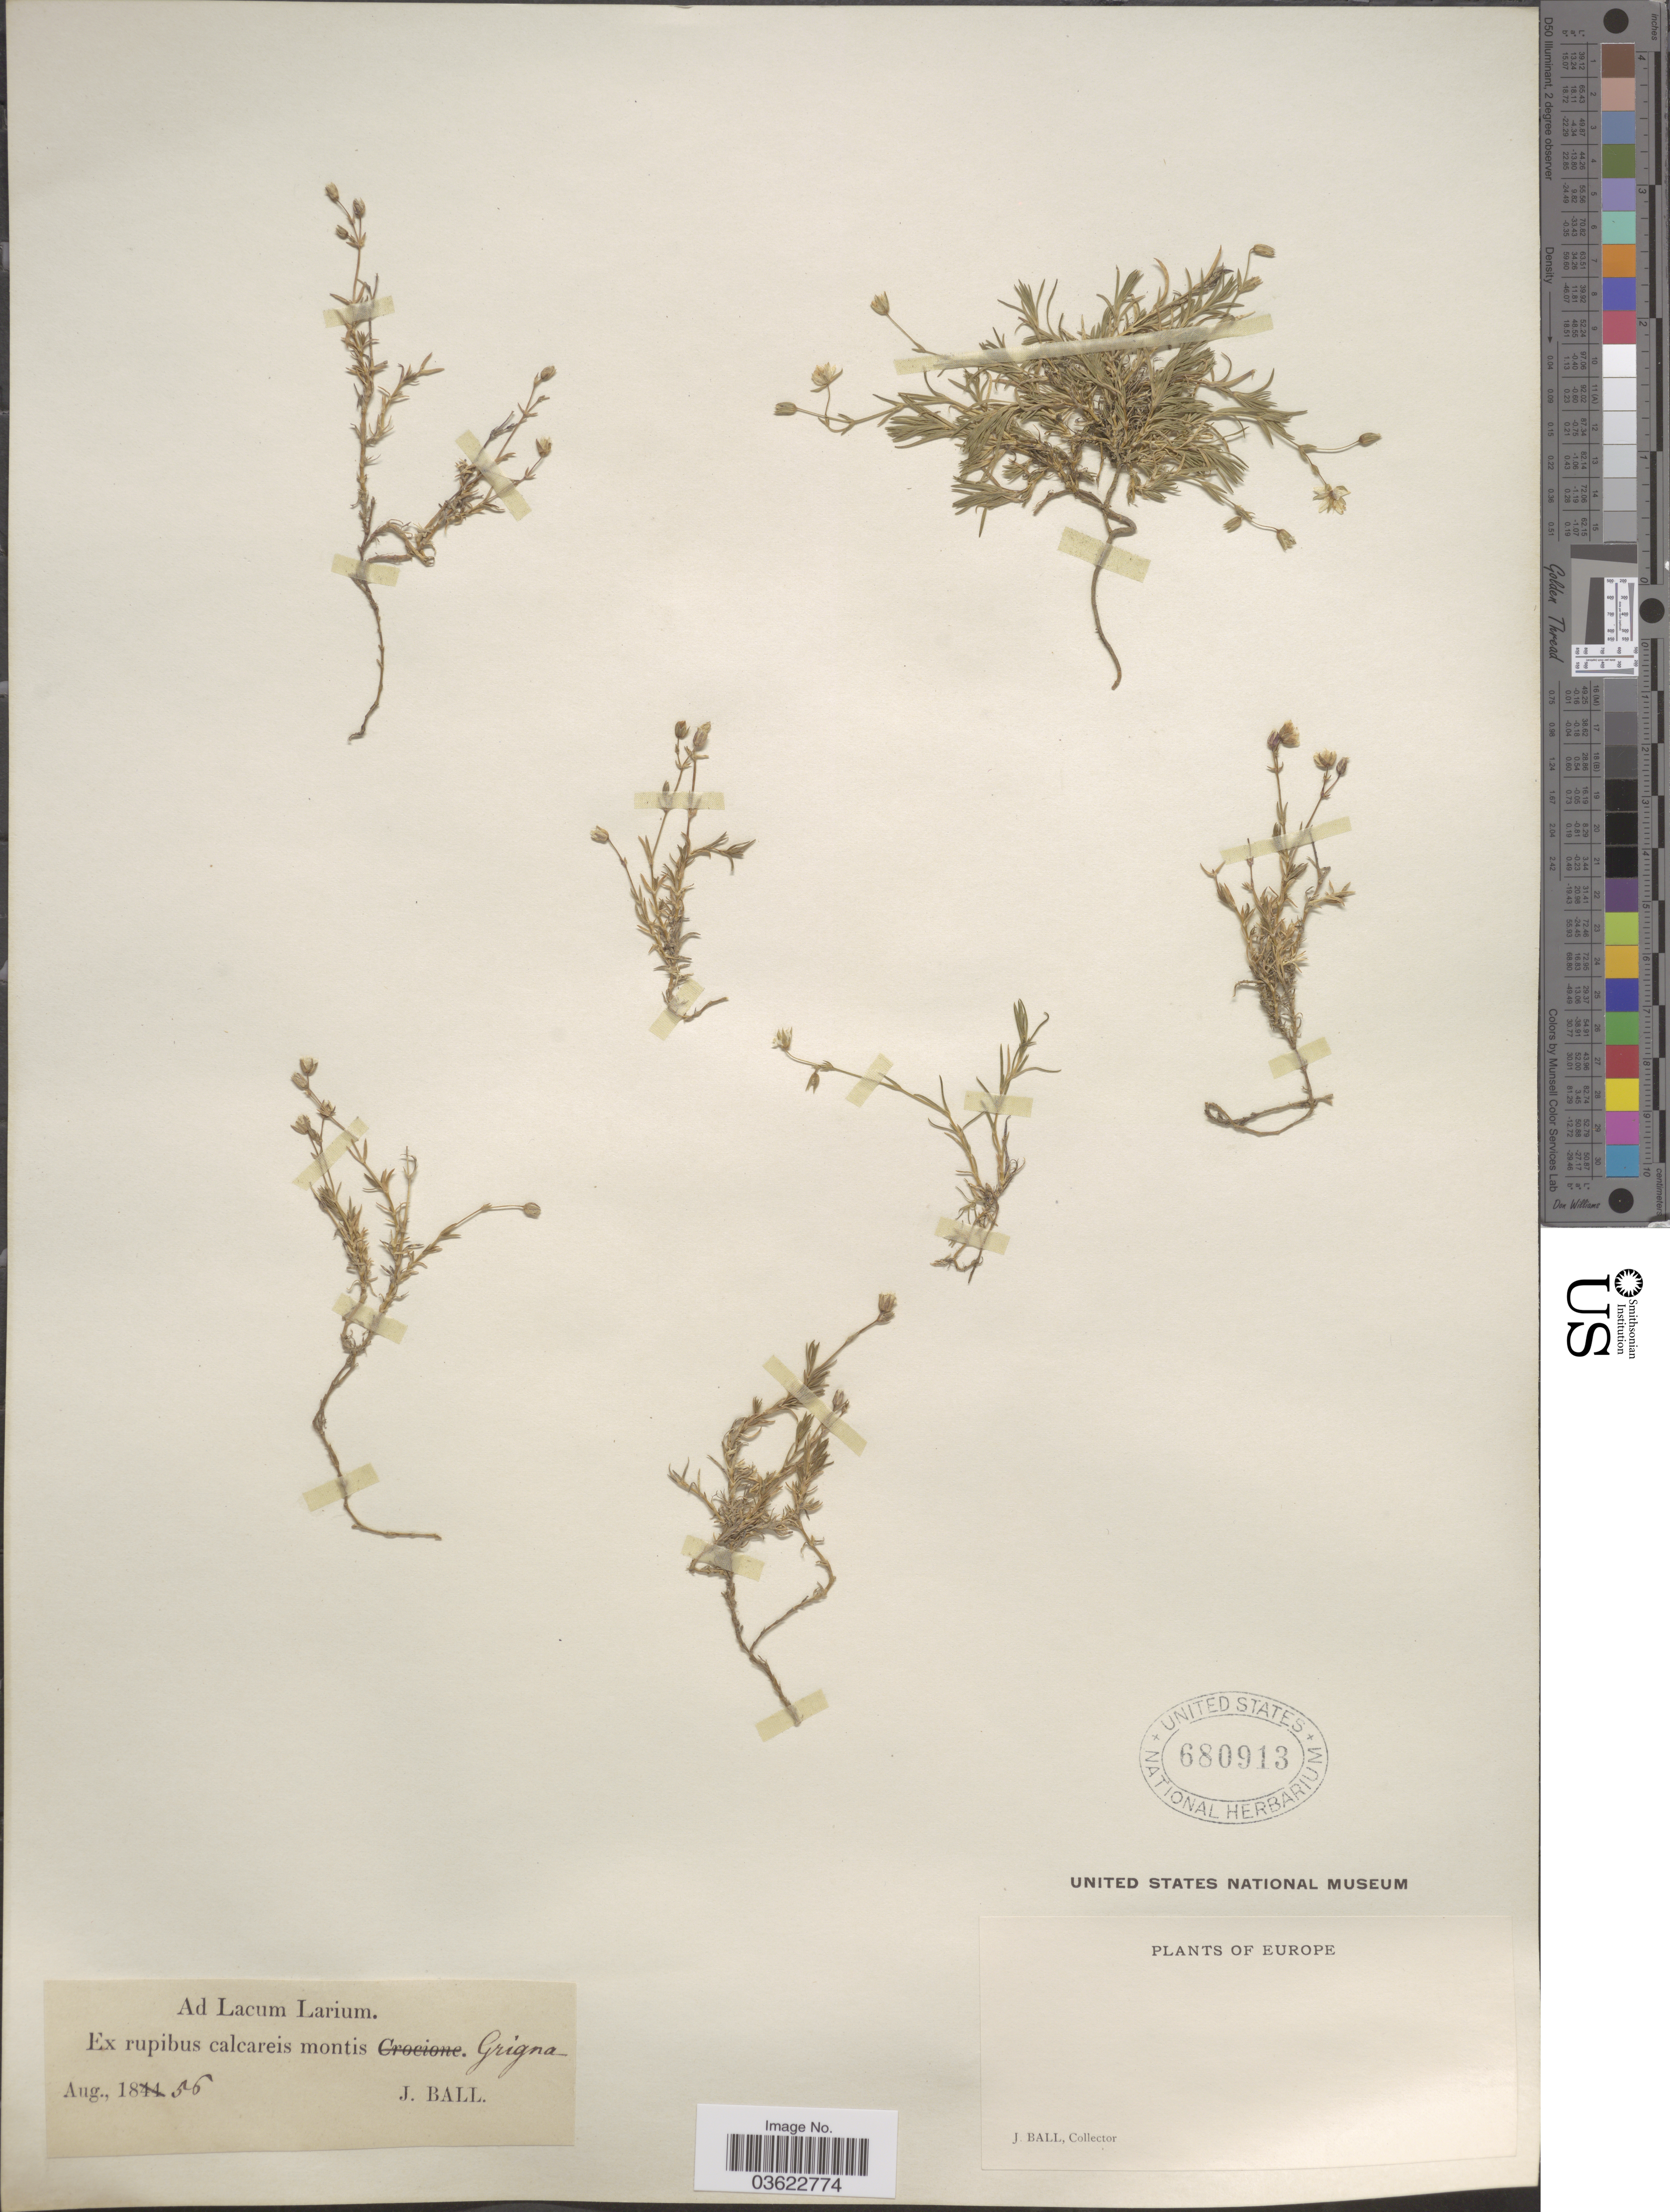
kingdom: Plantae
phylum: Tracheophyta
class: Magnoliopsida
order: Caryophyllales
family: Caryophyllaceae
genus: Arenaria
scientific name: Arenaria sp.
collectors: J. Ball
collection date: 1856-08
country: Italy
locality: Ad Lacum Larium. Ex rupibus calcareis montis Grigna. Europe.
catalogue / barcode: US 680913